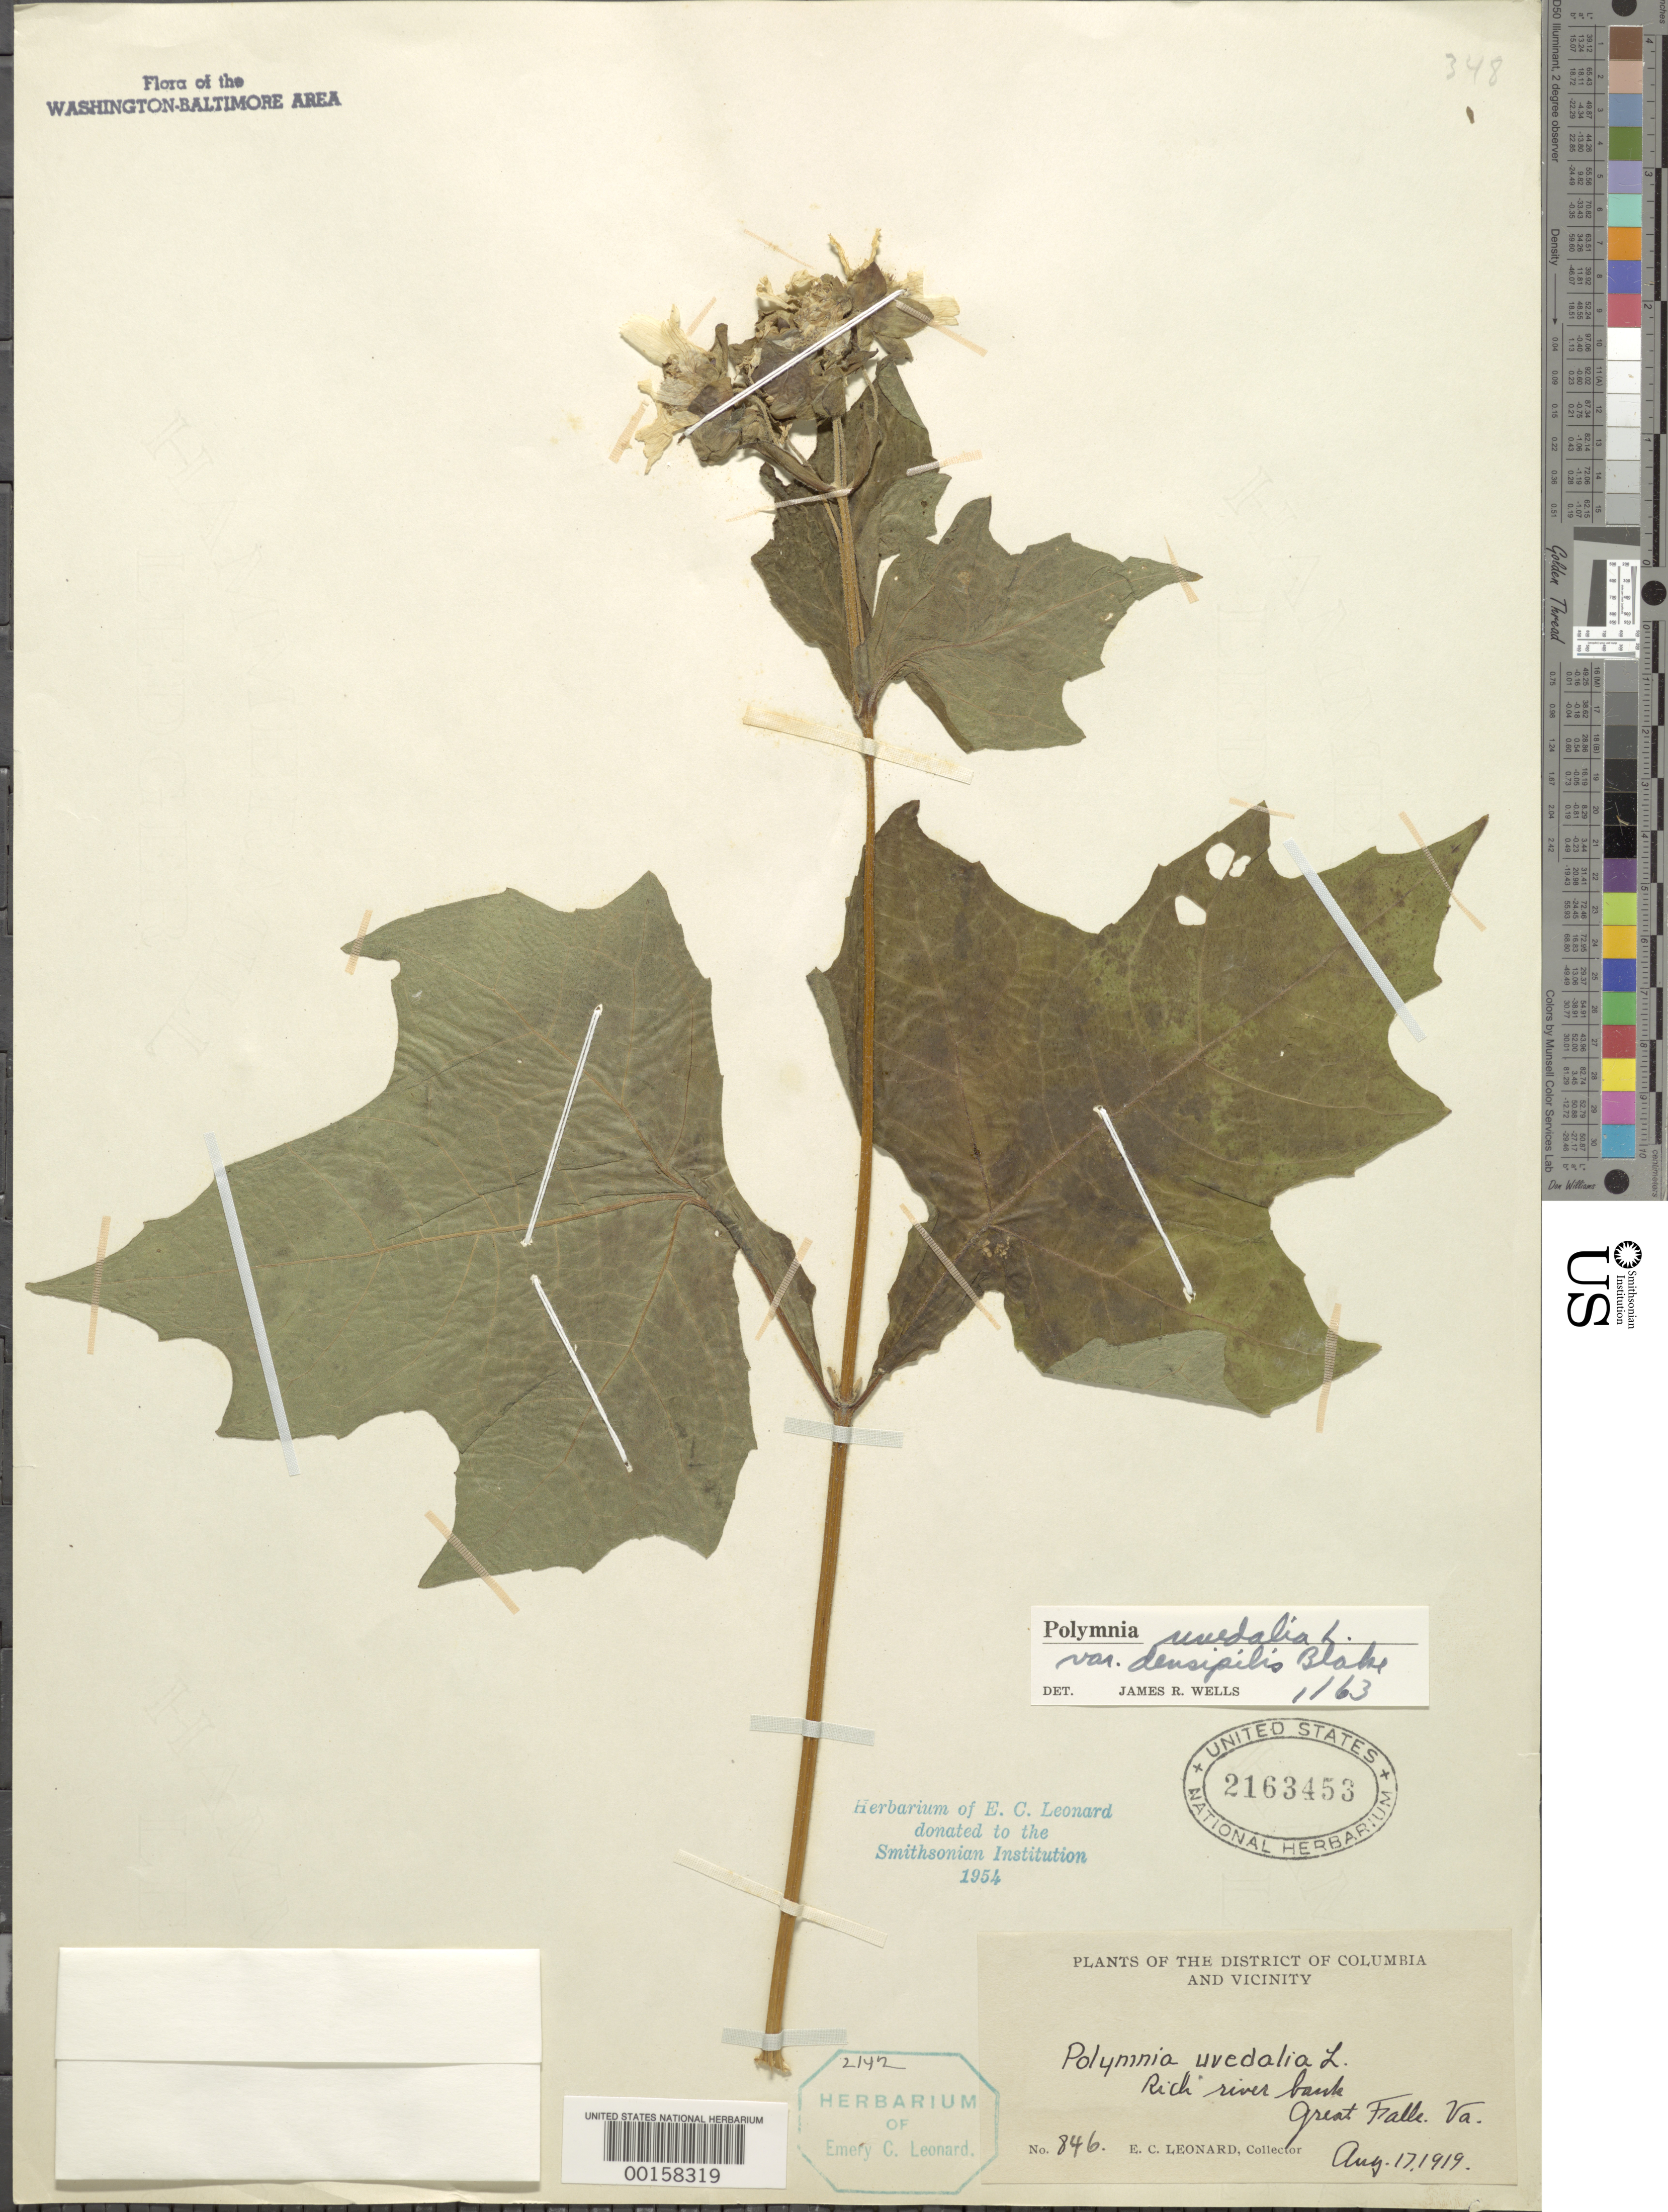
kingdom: Plantae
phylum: Tracheophyta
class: Magnoliopsida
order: Asterales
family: Asteraceae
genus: Smallanthus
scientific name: Smallanthus uvedalia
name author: (L.) Mack. ex Mack.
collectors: E. C. Leonard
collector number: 846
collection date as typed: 17 Aug 1919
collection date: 1919-08-17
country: United States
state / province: Virginia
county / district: Fairfax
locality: Great Falls C. & O. Canal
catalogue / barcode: US 2163453